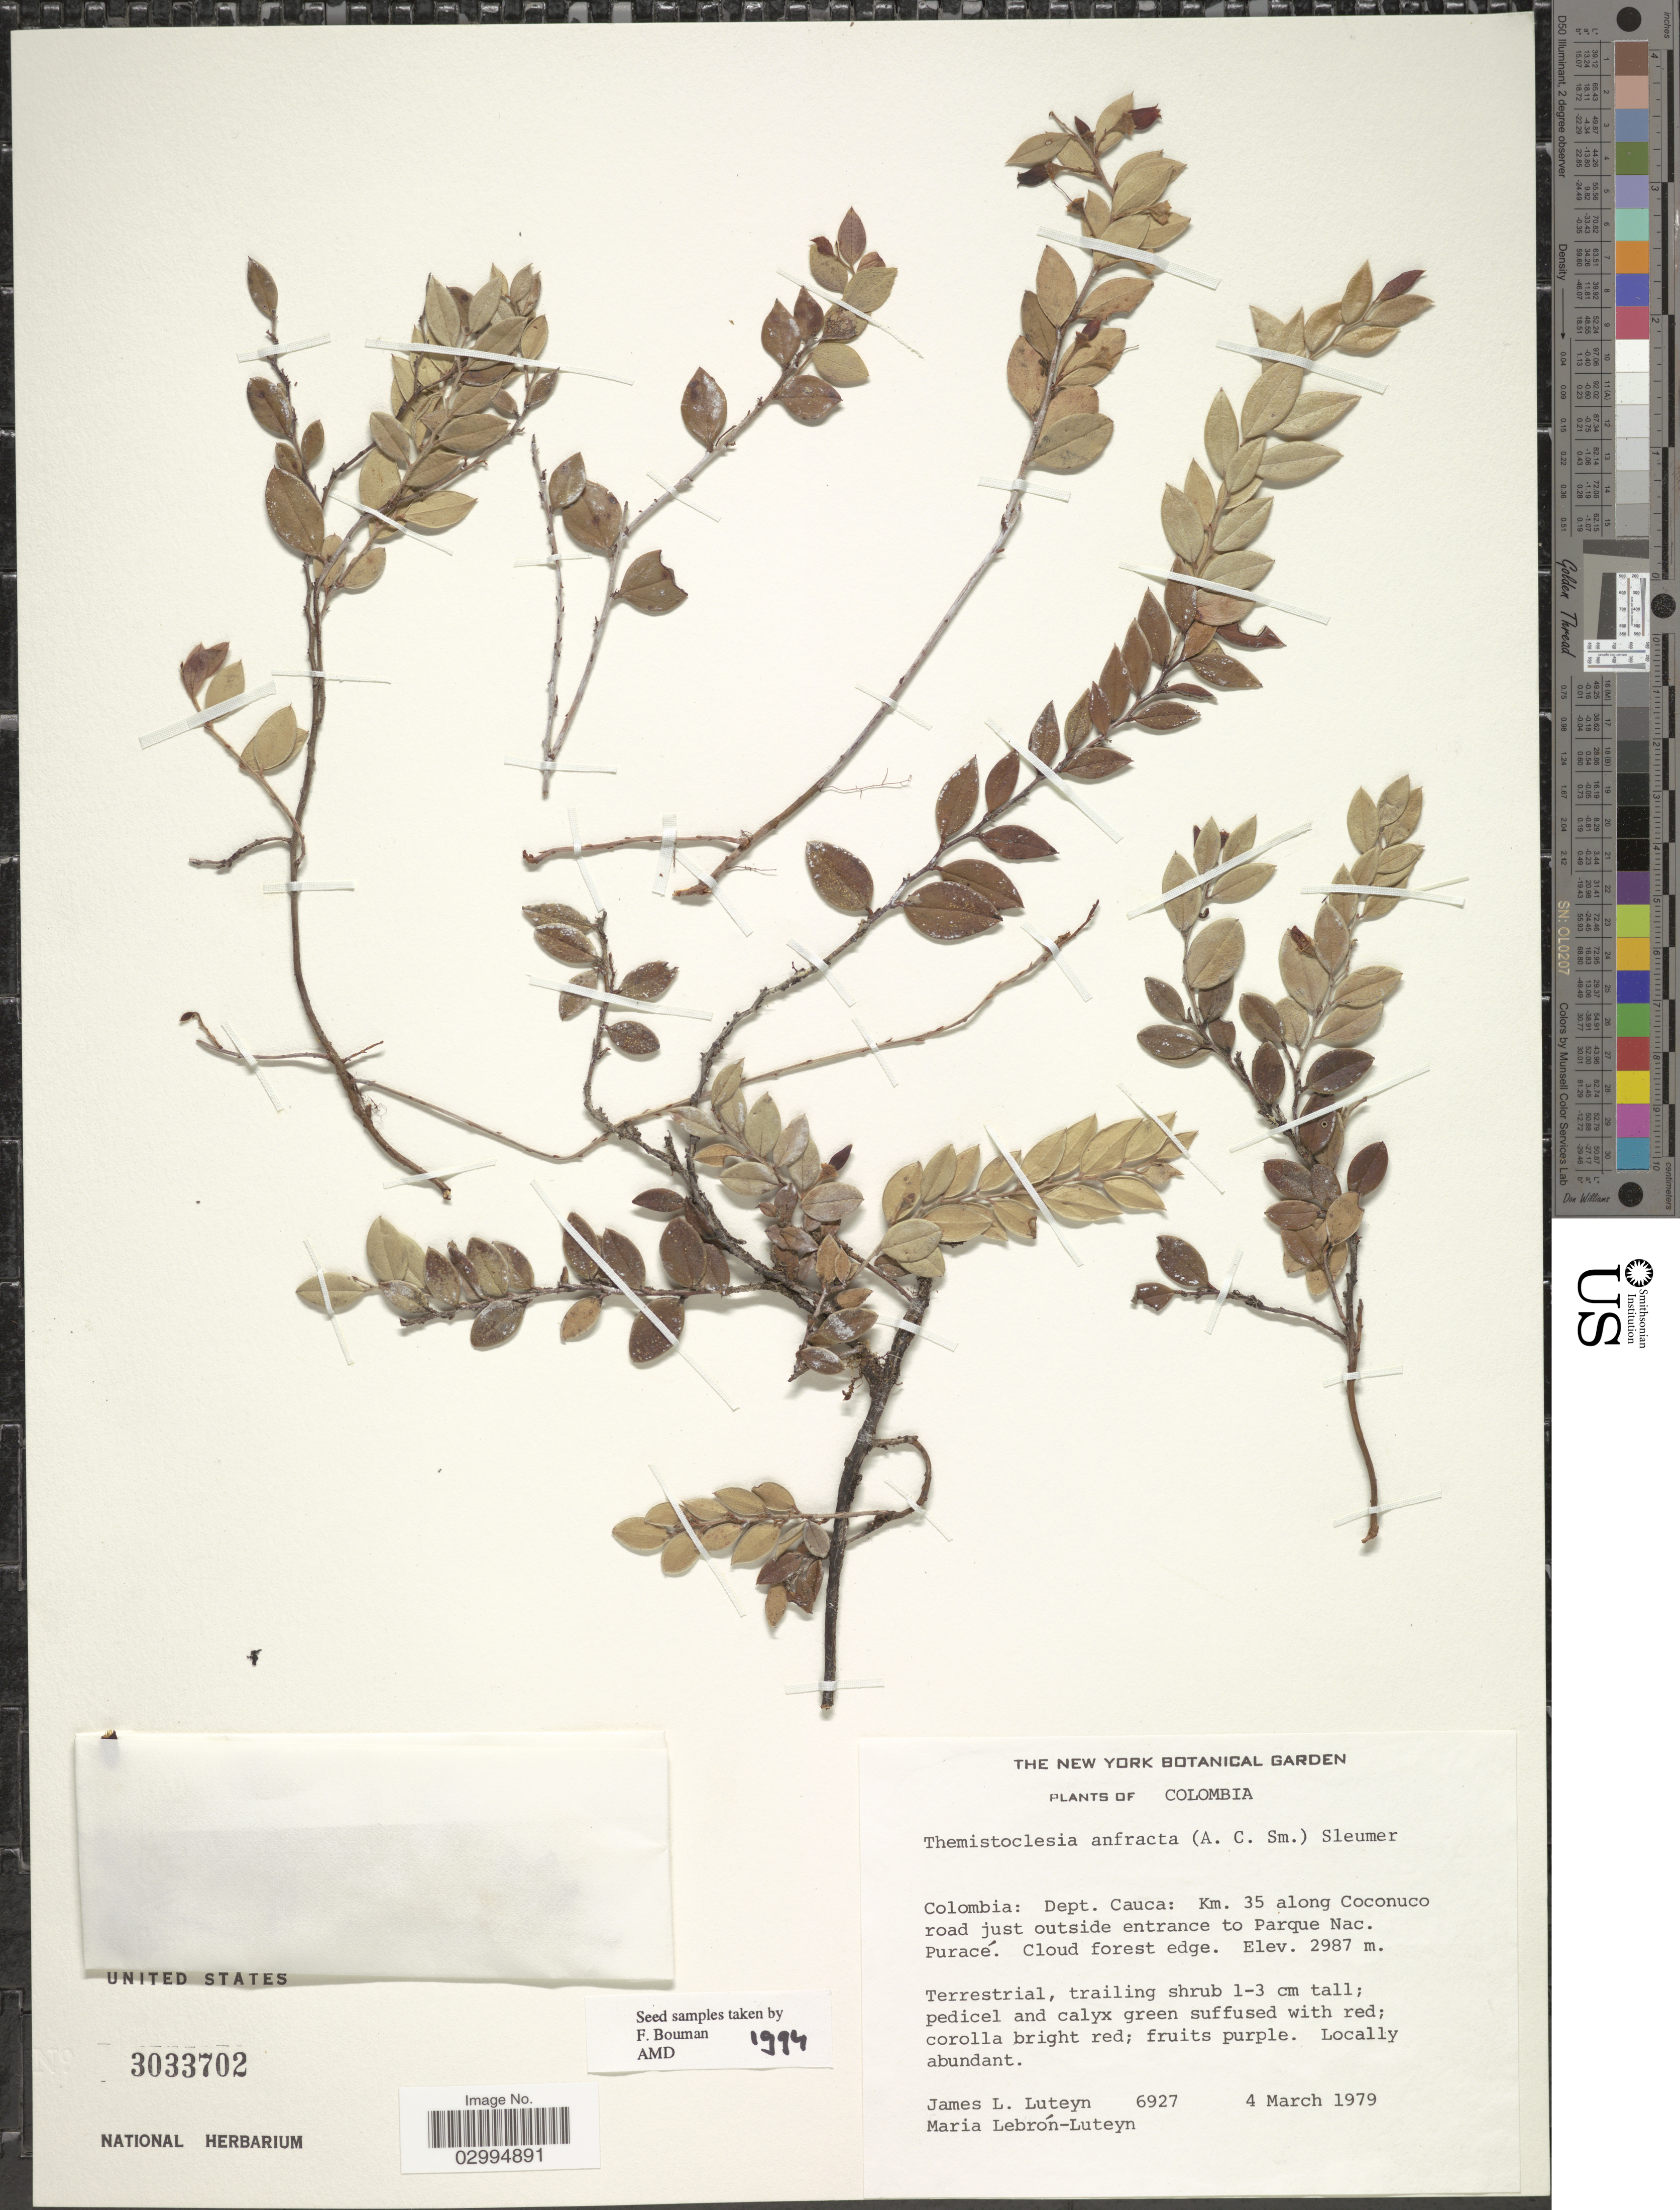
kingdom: Plantae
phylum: Tracheophyta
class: Magnoliopsida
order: Ericales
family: Ericaceae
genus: Themistoclesia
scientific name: Themistoclesia anfracta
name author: (A.C. Sm.) Sleumer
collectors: J. Luteyn & M. L. Lebrón-Luteyn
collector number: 6927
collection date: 1979-03-04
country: Colombia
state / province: Cauca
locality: Dept. Cauca: Km. 35 along Coconuco road just outside entrance to Parque Nac. Puracé,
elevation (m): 2987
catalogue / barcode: US 3033702